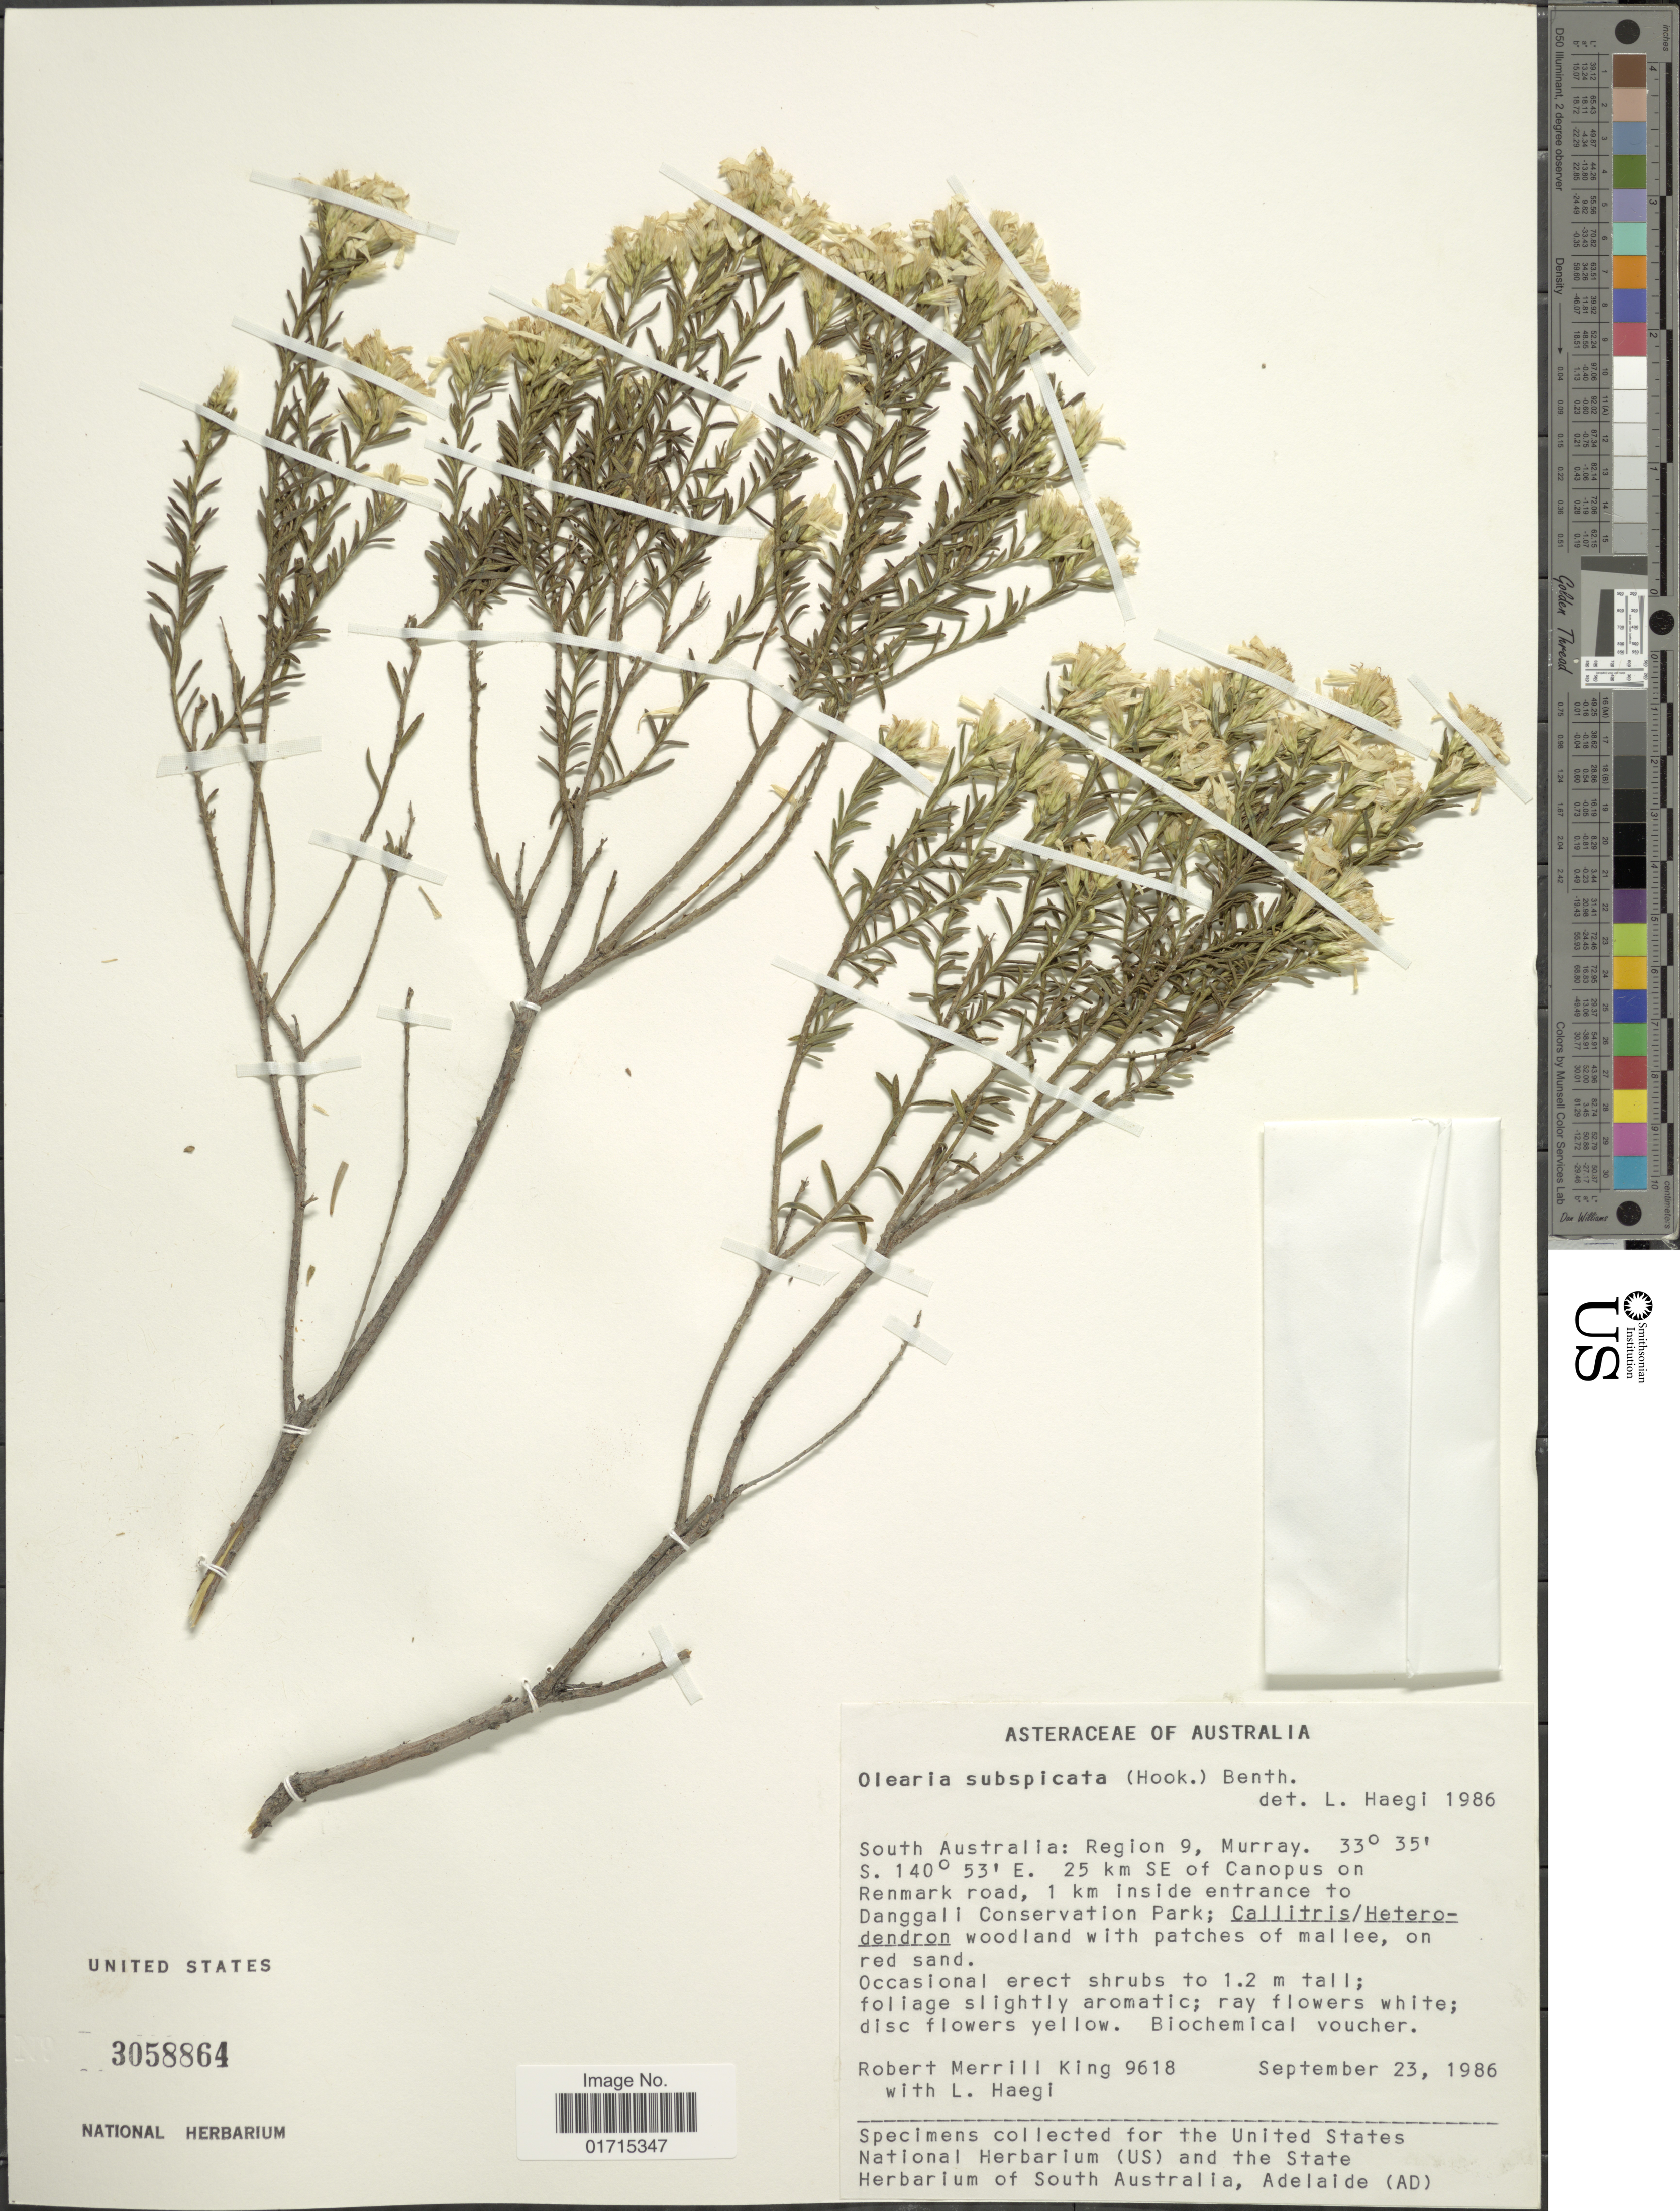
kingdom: Plantae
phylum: Tracheophyta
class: Magnoliopsida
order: Asterales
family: Asteraceae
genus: Olearia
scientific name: Olearia subspicata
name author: (Hook.) Benth.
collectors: R. M. King & L. Haegi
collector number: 9618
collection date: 1986-09-23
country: Australia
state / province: South Australia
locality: Region 9 , Murray. 25 km SE of Canopus on Renmark road, 1 km inside entrance to Danggali Conservation Park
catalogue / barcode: US 3058864